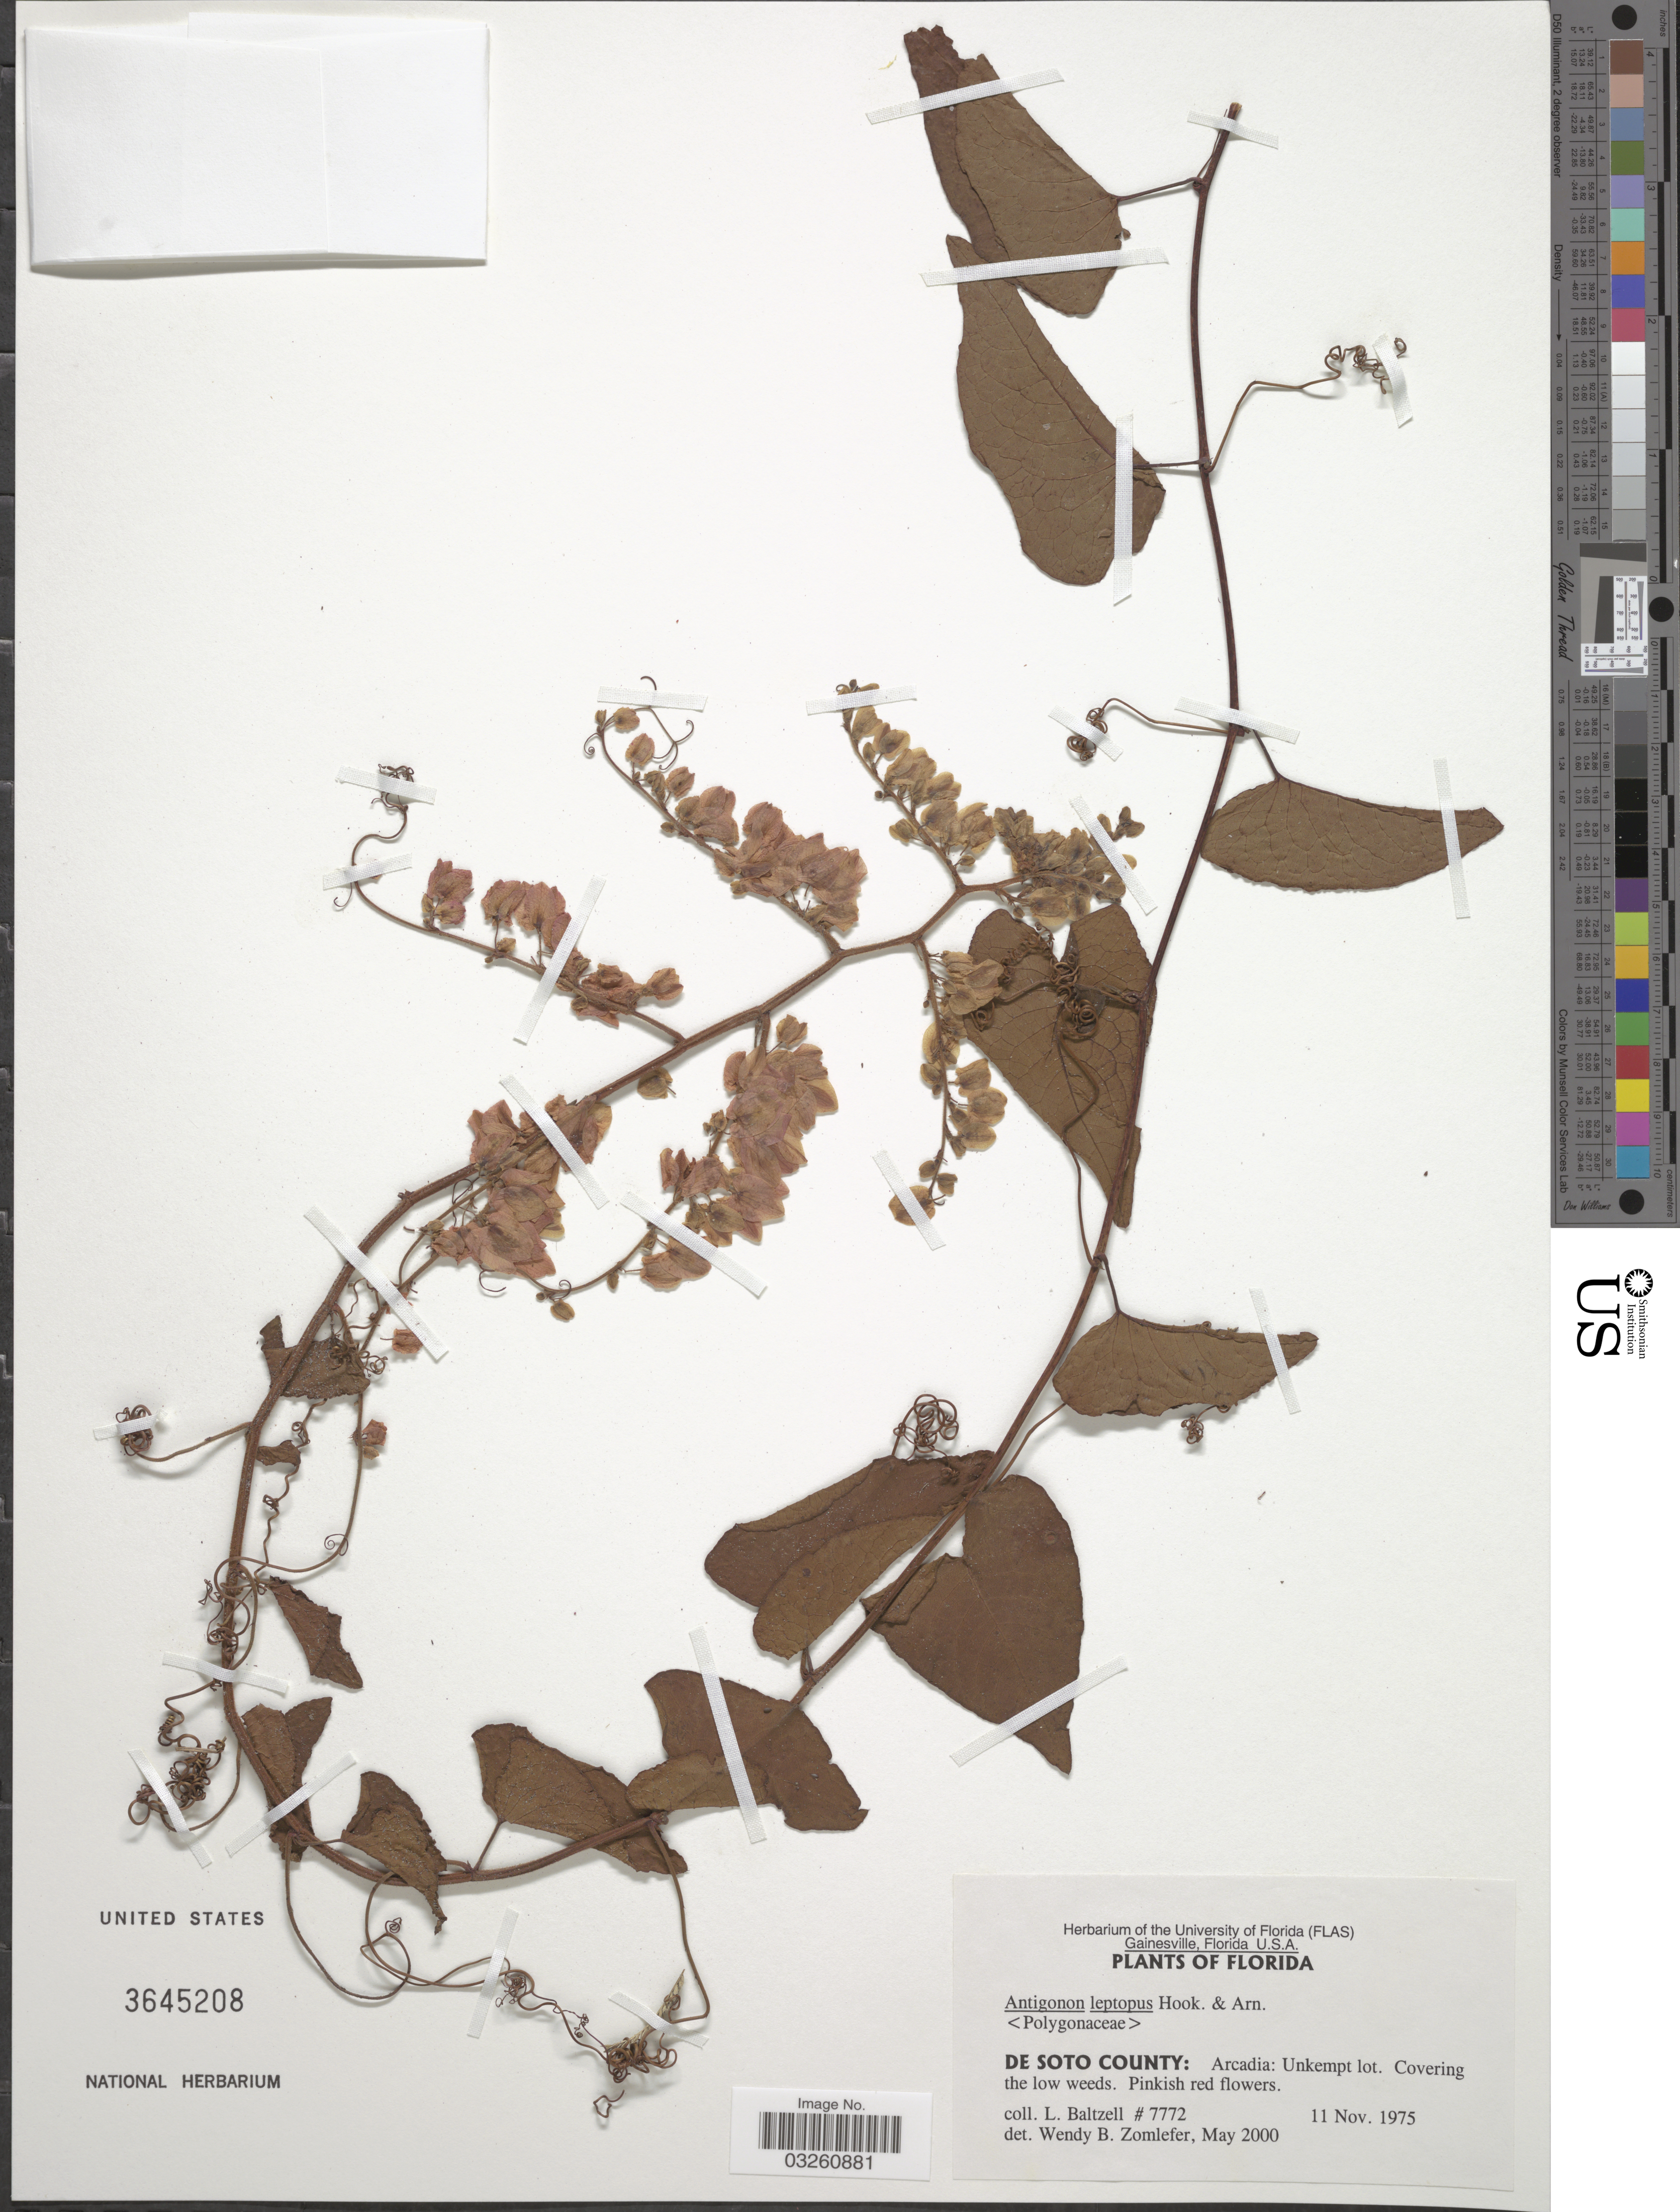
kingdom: Plantae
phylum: Tracheophyta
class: Magnoliopsida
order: Caryophyllales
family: Polygonaceae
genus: Antigonon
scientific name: Antigonon leptopus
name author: Hook. & Arn.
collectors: L. Baltzell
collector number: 7772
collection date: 1975-11-11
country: United States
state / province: Florida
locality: De Soto County: Arcadia: Unkempt lot.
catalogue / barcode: US 3645208